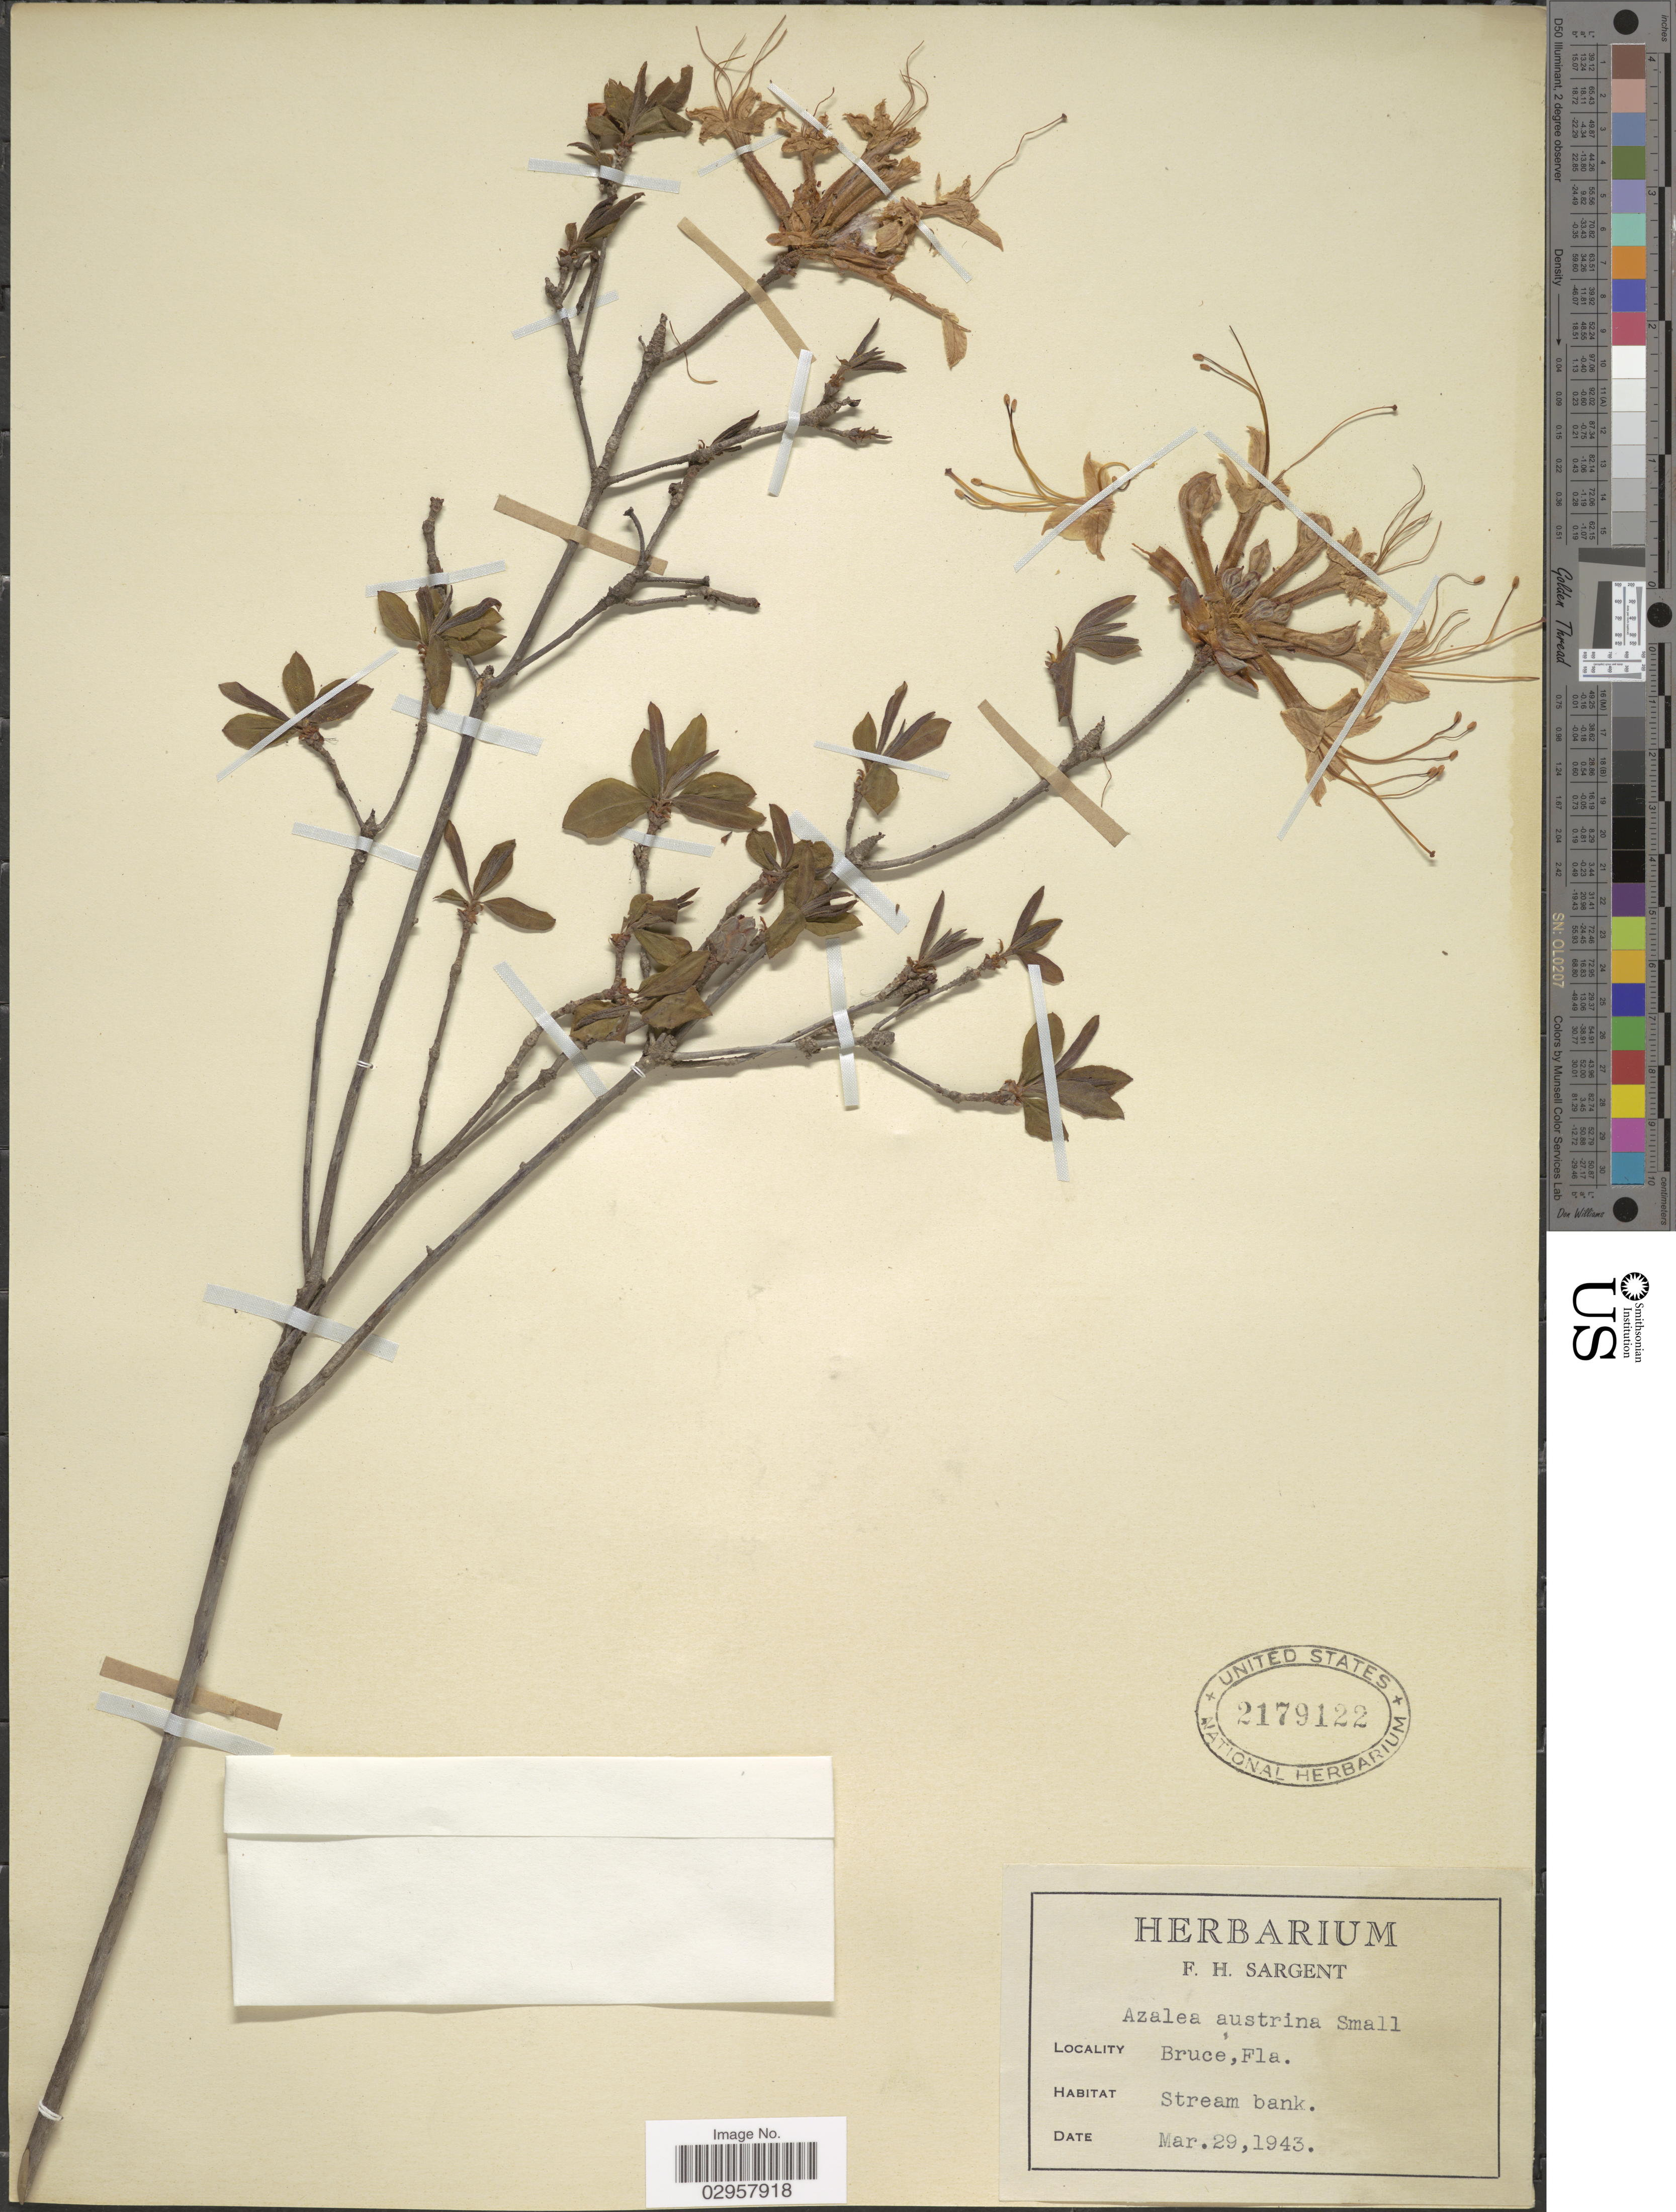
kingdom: Plantae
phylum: Tracheophyta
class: Magnoliopsida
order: Ericales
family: Ericaceae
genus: Rhododendron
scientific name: Rhododendron atlanticum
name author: (Ashe) Rehder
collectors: Ex herb. F. H. Sargent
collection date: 1943-03-29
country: United States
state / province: Florida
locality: Bruce. Stream bank.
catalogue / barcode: US 2179122